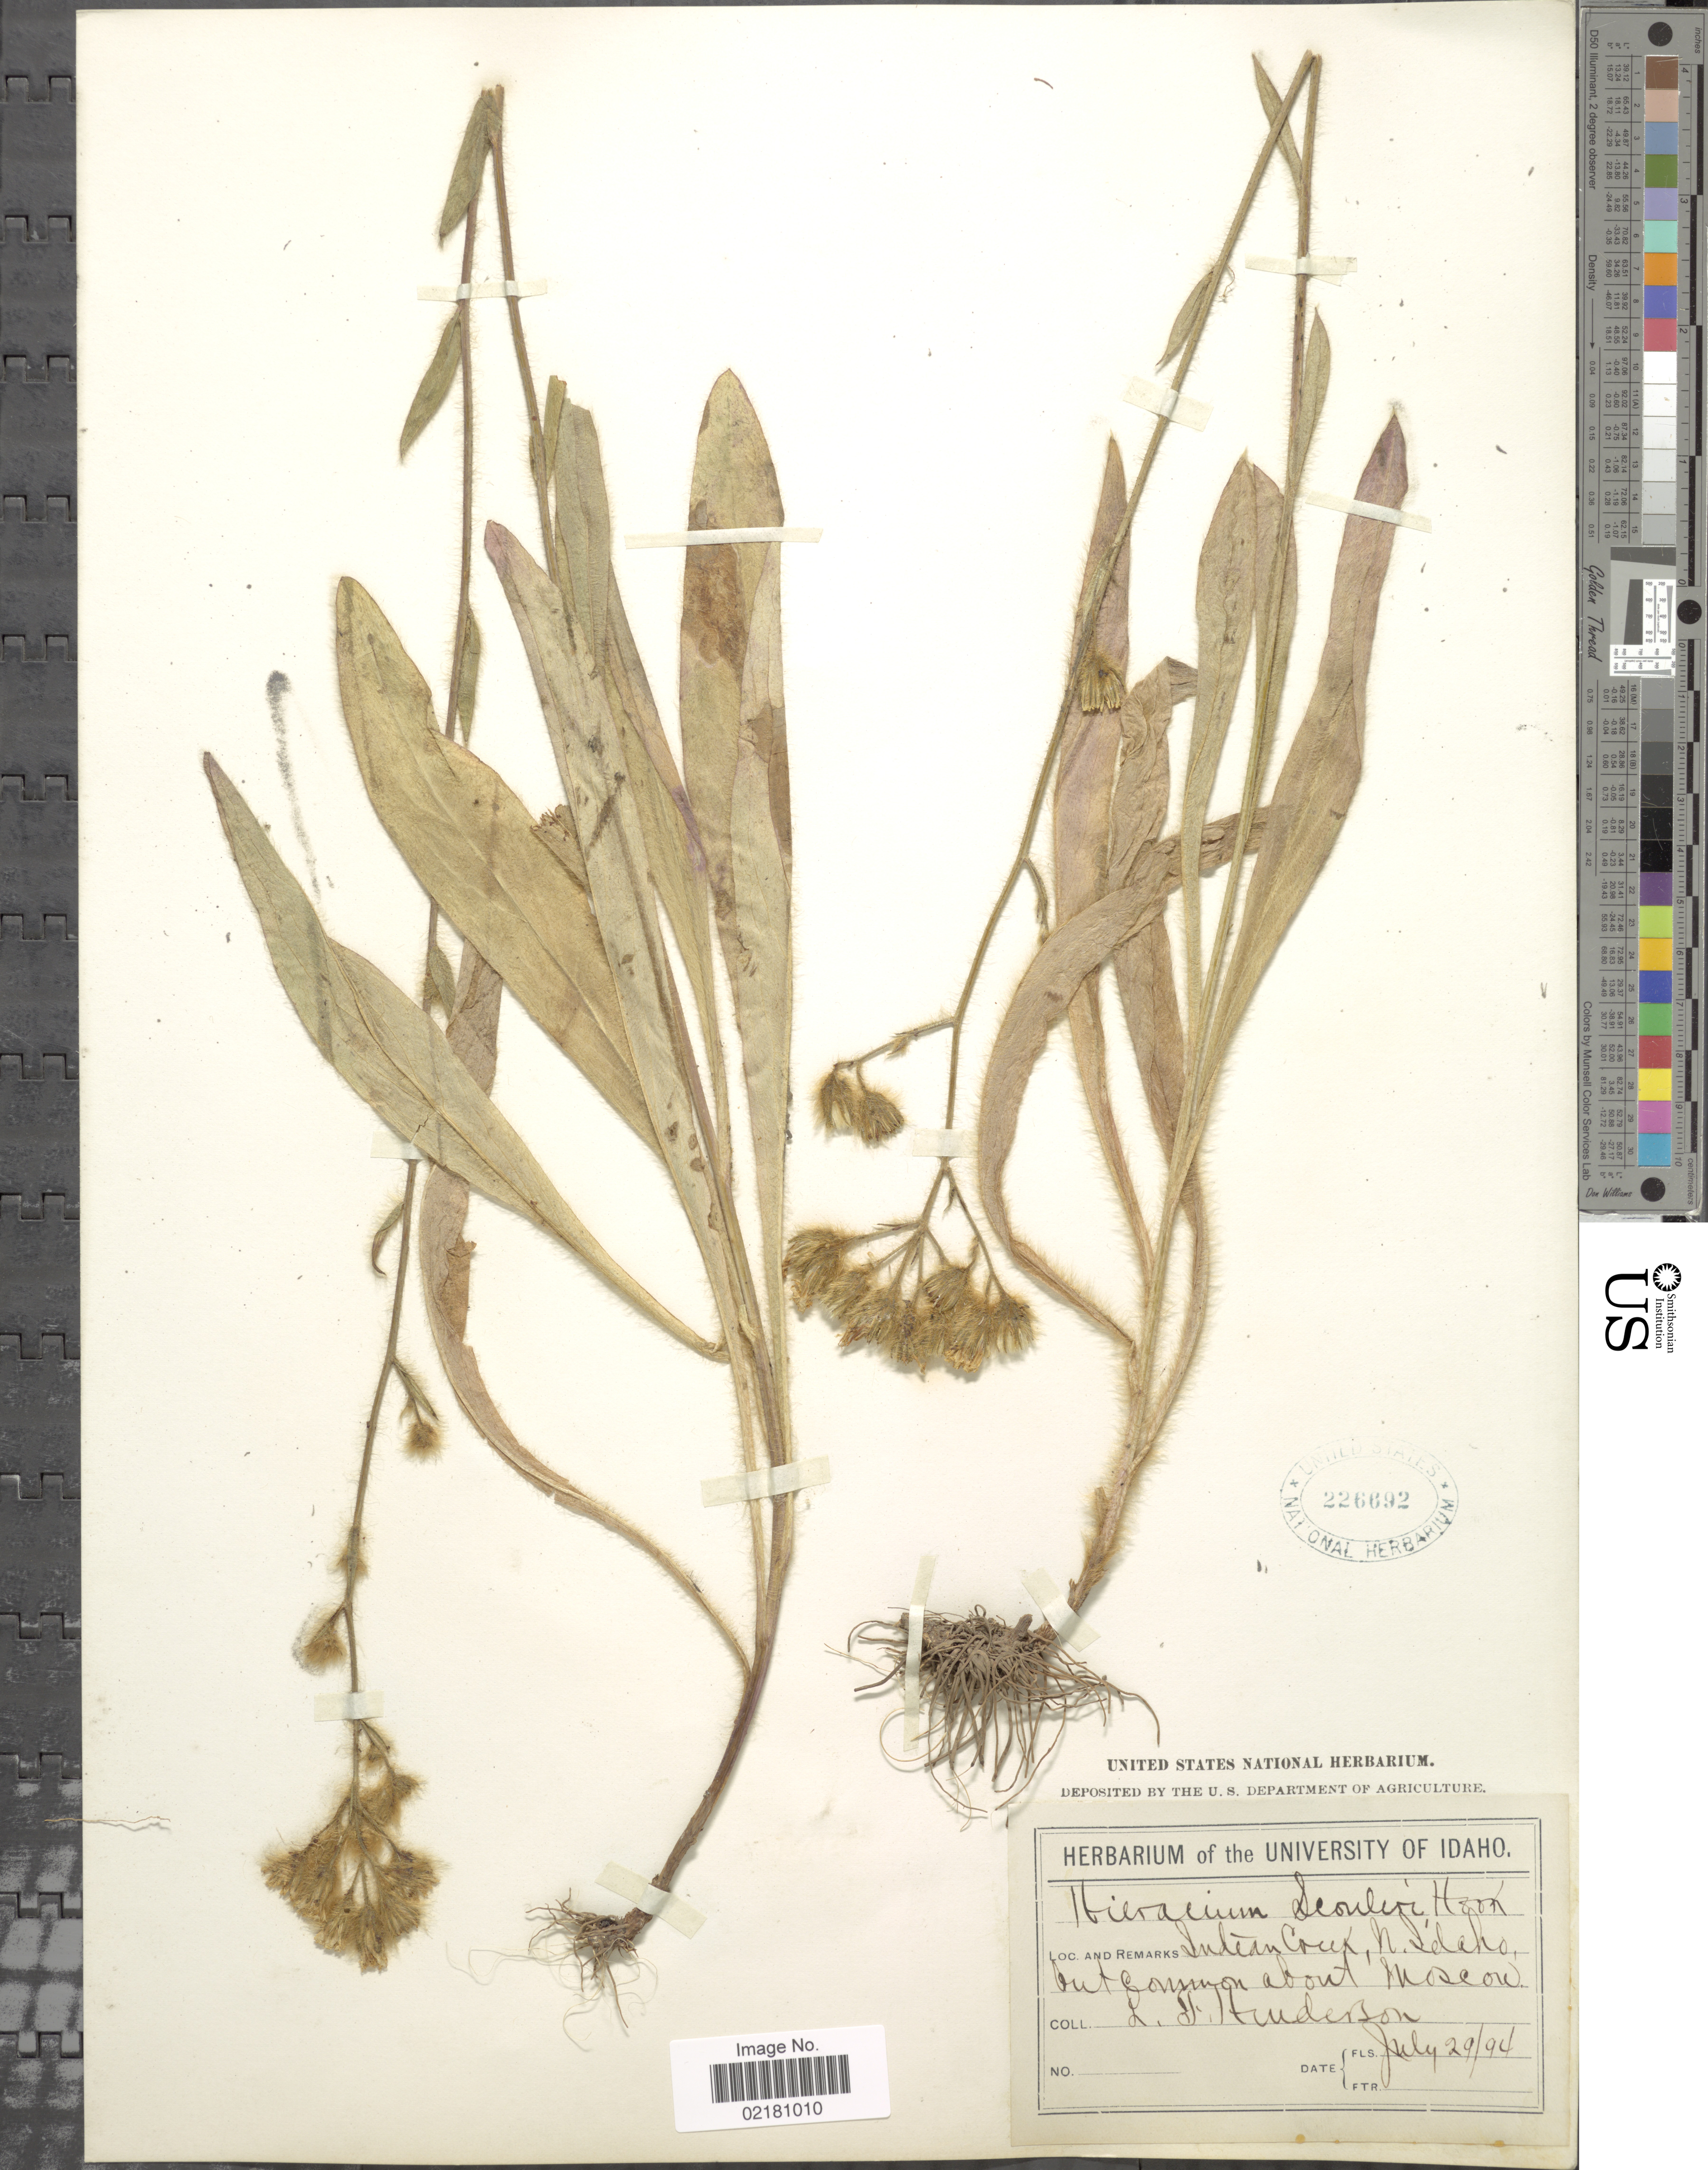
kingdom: Plantae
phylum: Tracheophyta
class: Magnoliopsida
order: Asterales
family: Asteraceae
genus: Hieracium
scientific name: Hieracium scouleri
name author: Hook.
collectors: L. Henderson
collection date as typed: Transcribed d/m/y: 29/7/94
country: United States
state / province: Idaho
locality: Indian Creek, North Idaho. but common about Moscow.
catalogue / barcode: US 226692